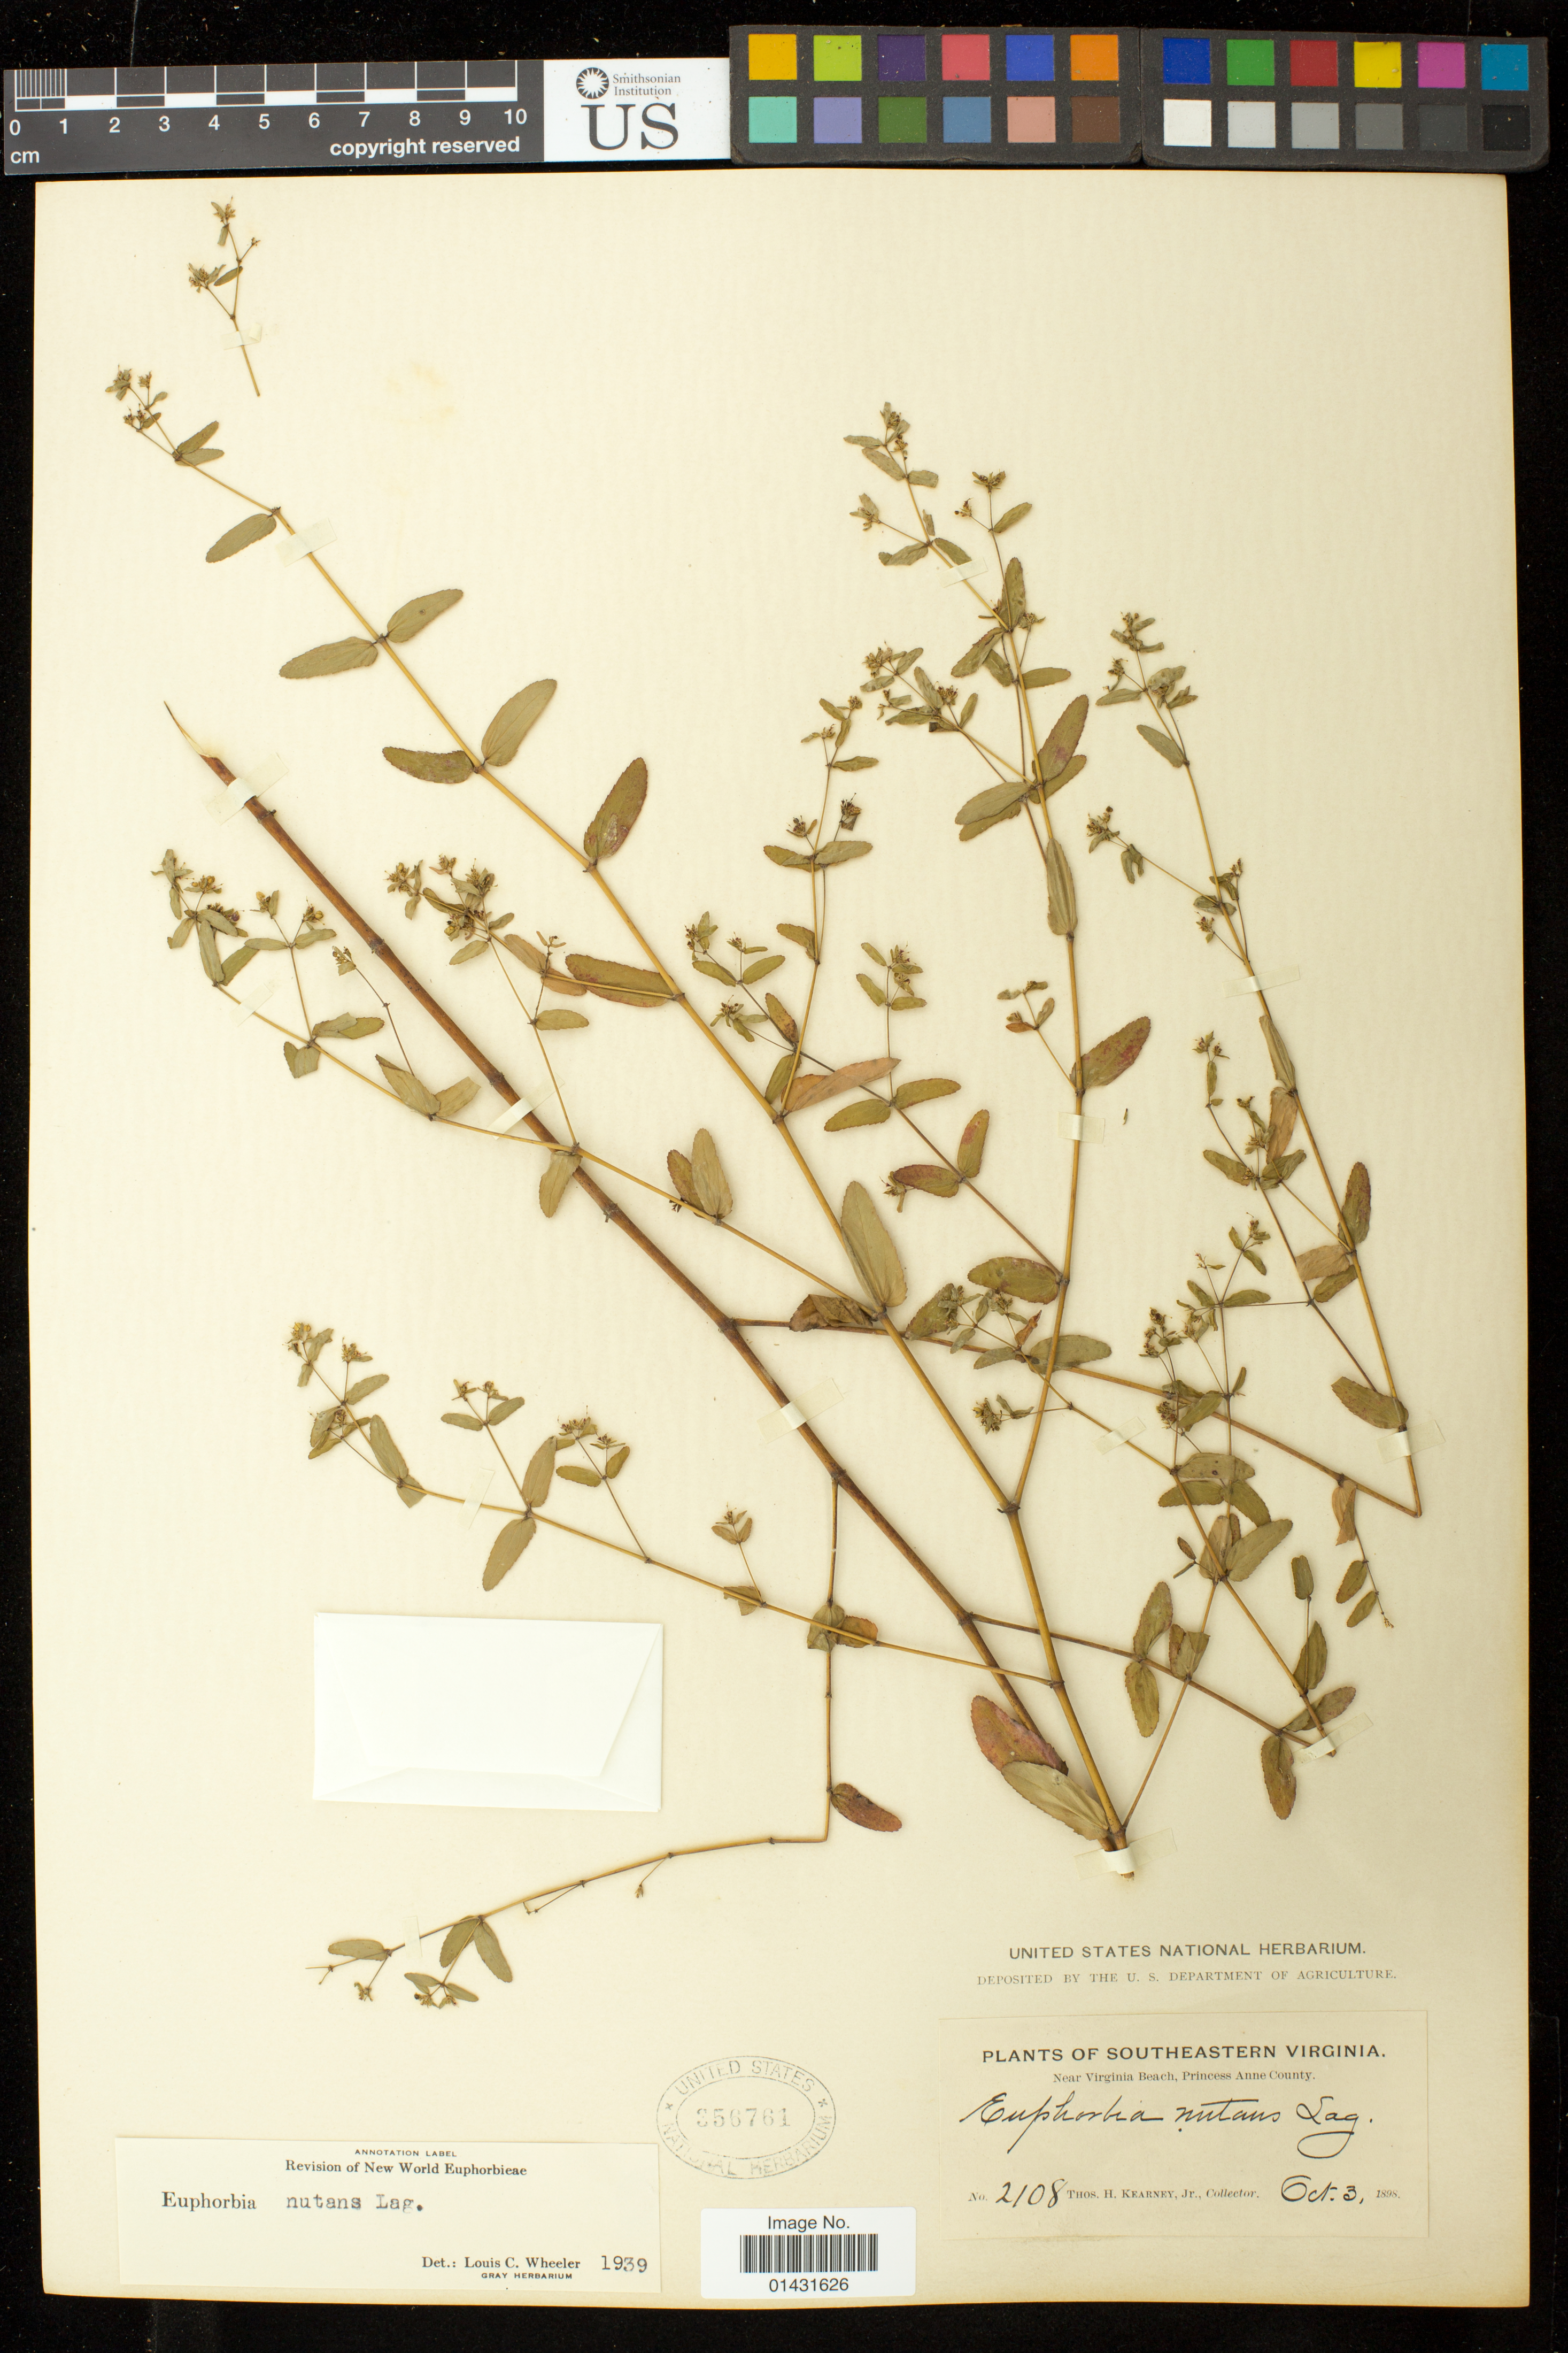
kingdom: Plantae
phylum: Tracheophyta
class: Magnoliopsida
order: Malpighiales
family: Euphorbiaceae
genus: Euphorbia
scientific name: Euphorbia hypericifolia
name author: L.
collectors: T. H. Kearney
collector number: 2108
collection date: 1898-10-03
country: United States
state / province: Virginia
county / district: City of Virginia Beach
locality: Near Virginia Beach, Princess Anne County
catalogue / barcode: US 356761